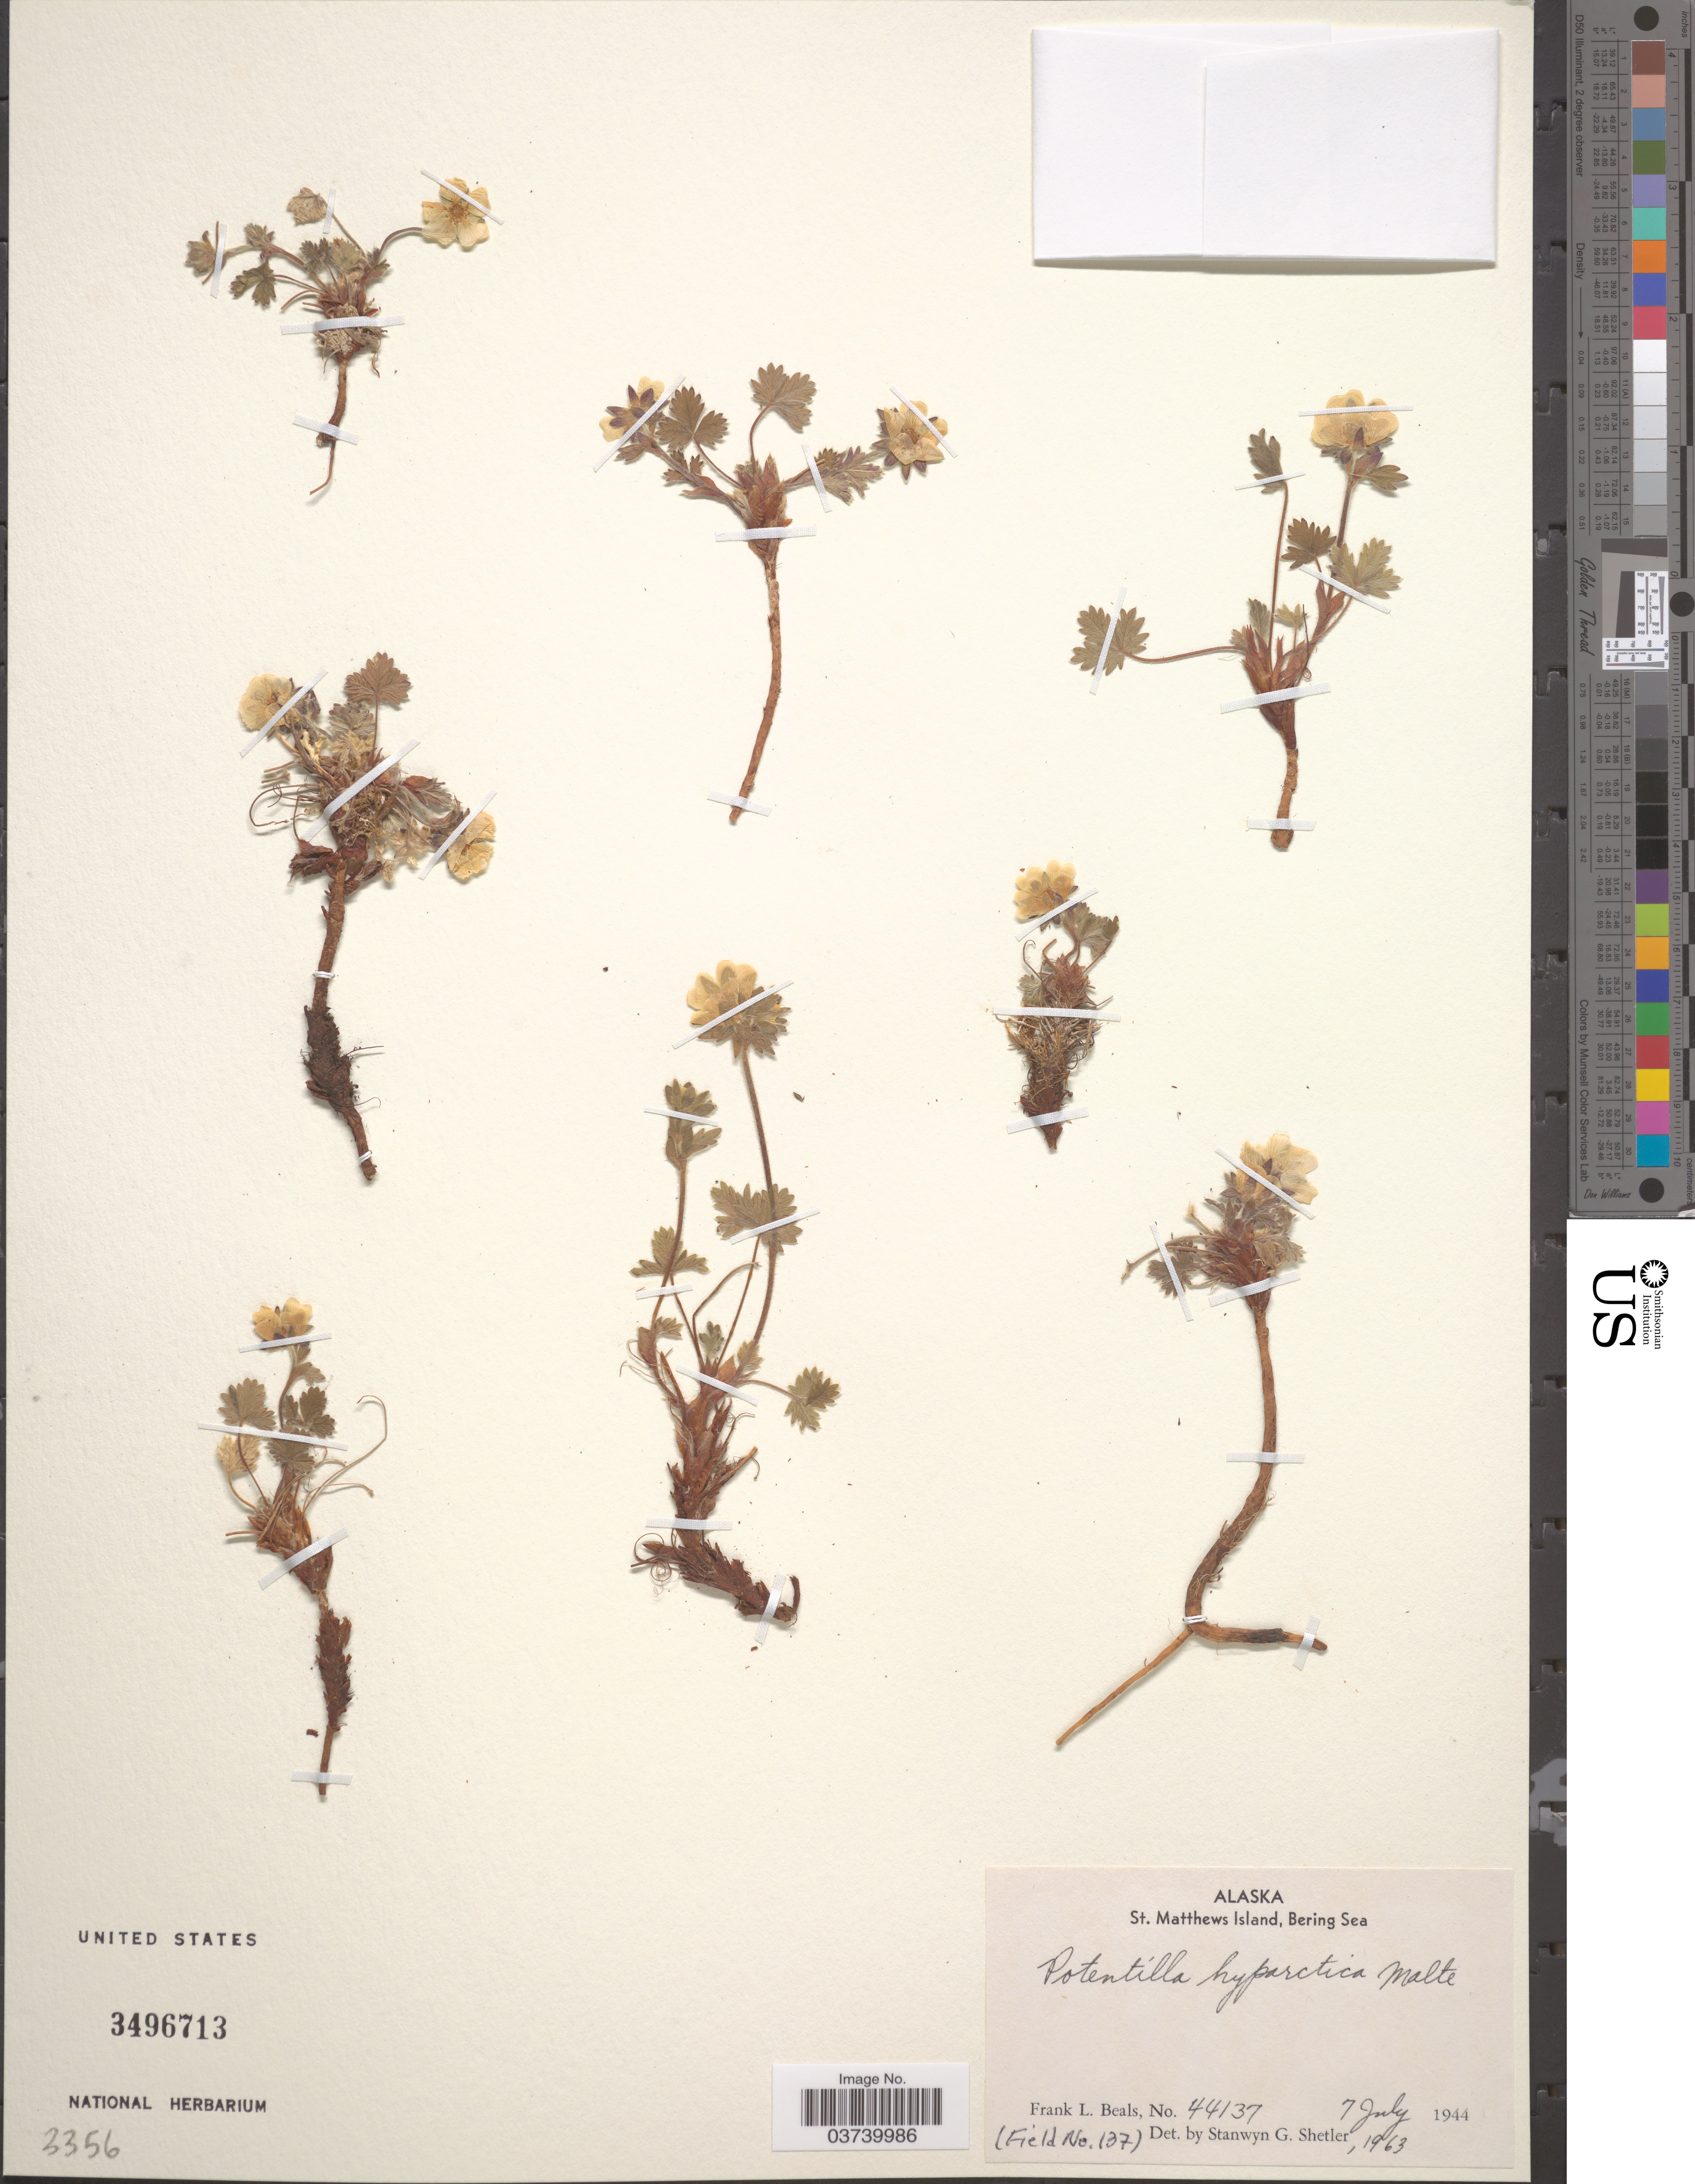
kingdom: Plantae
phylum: Tracheophyta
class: Magnoliopsida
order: Rosales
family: Rosaceae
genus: Potentilla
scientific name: Potentilla hyparctica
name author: Malte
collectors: F. Beals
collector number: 44137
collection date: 1944-07-07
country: United States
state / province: Alaska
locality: St. Matthews Island, Bering Sea.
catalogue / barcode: US 3496713